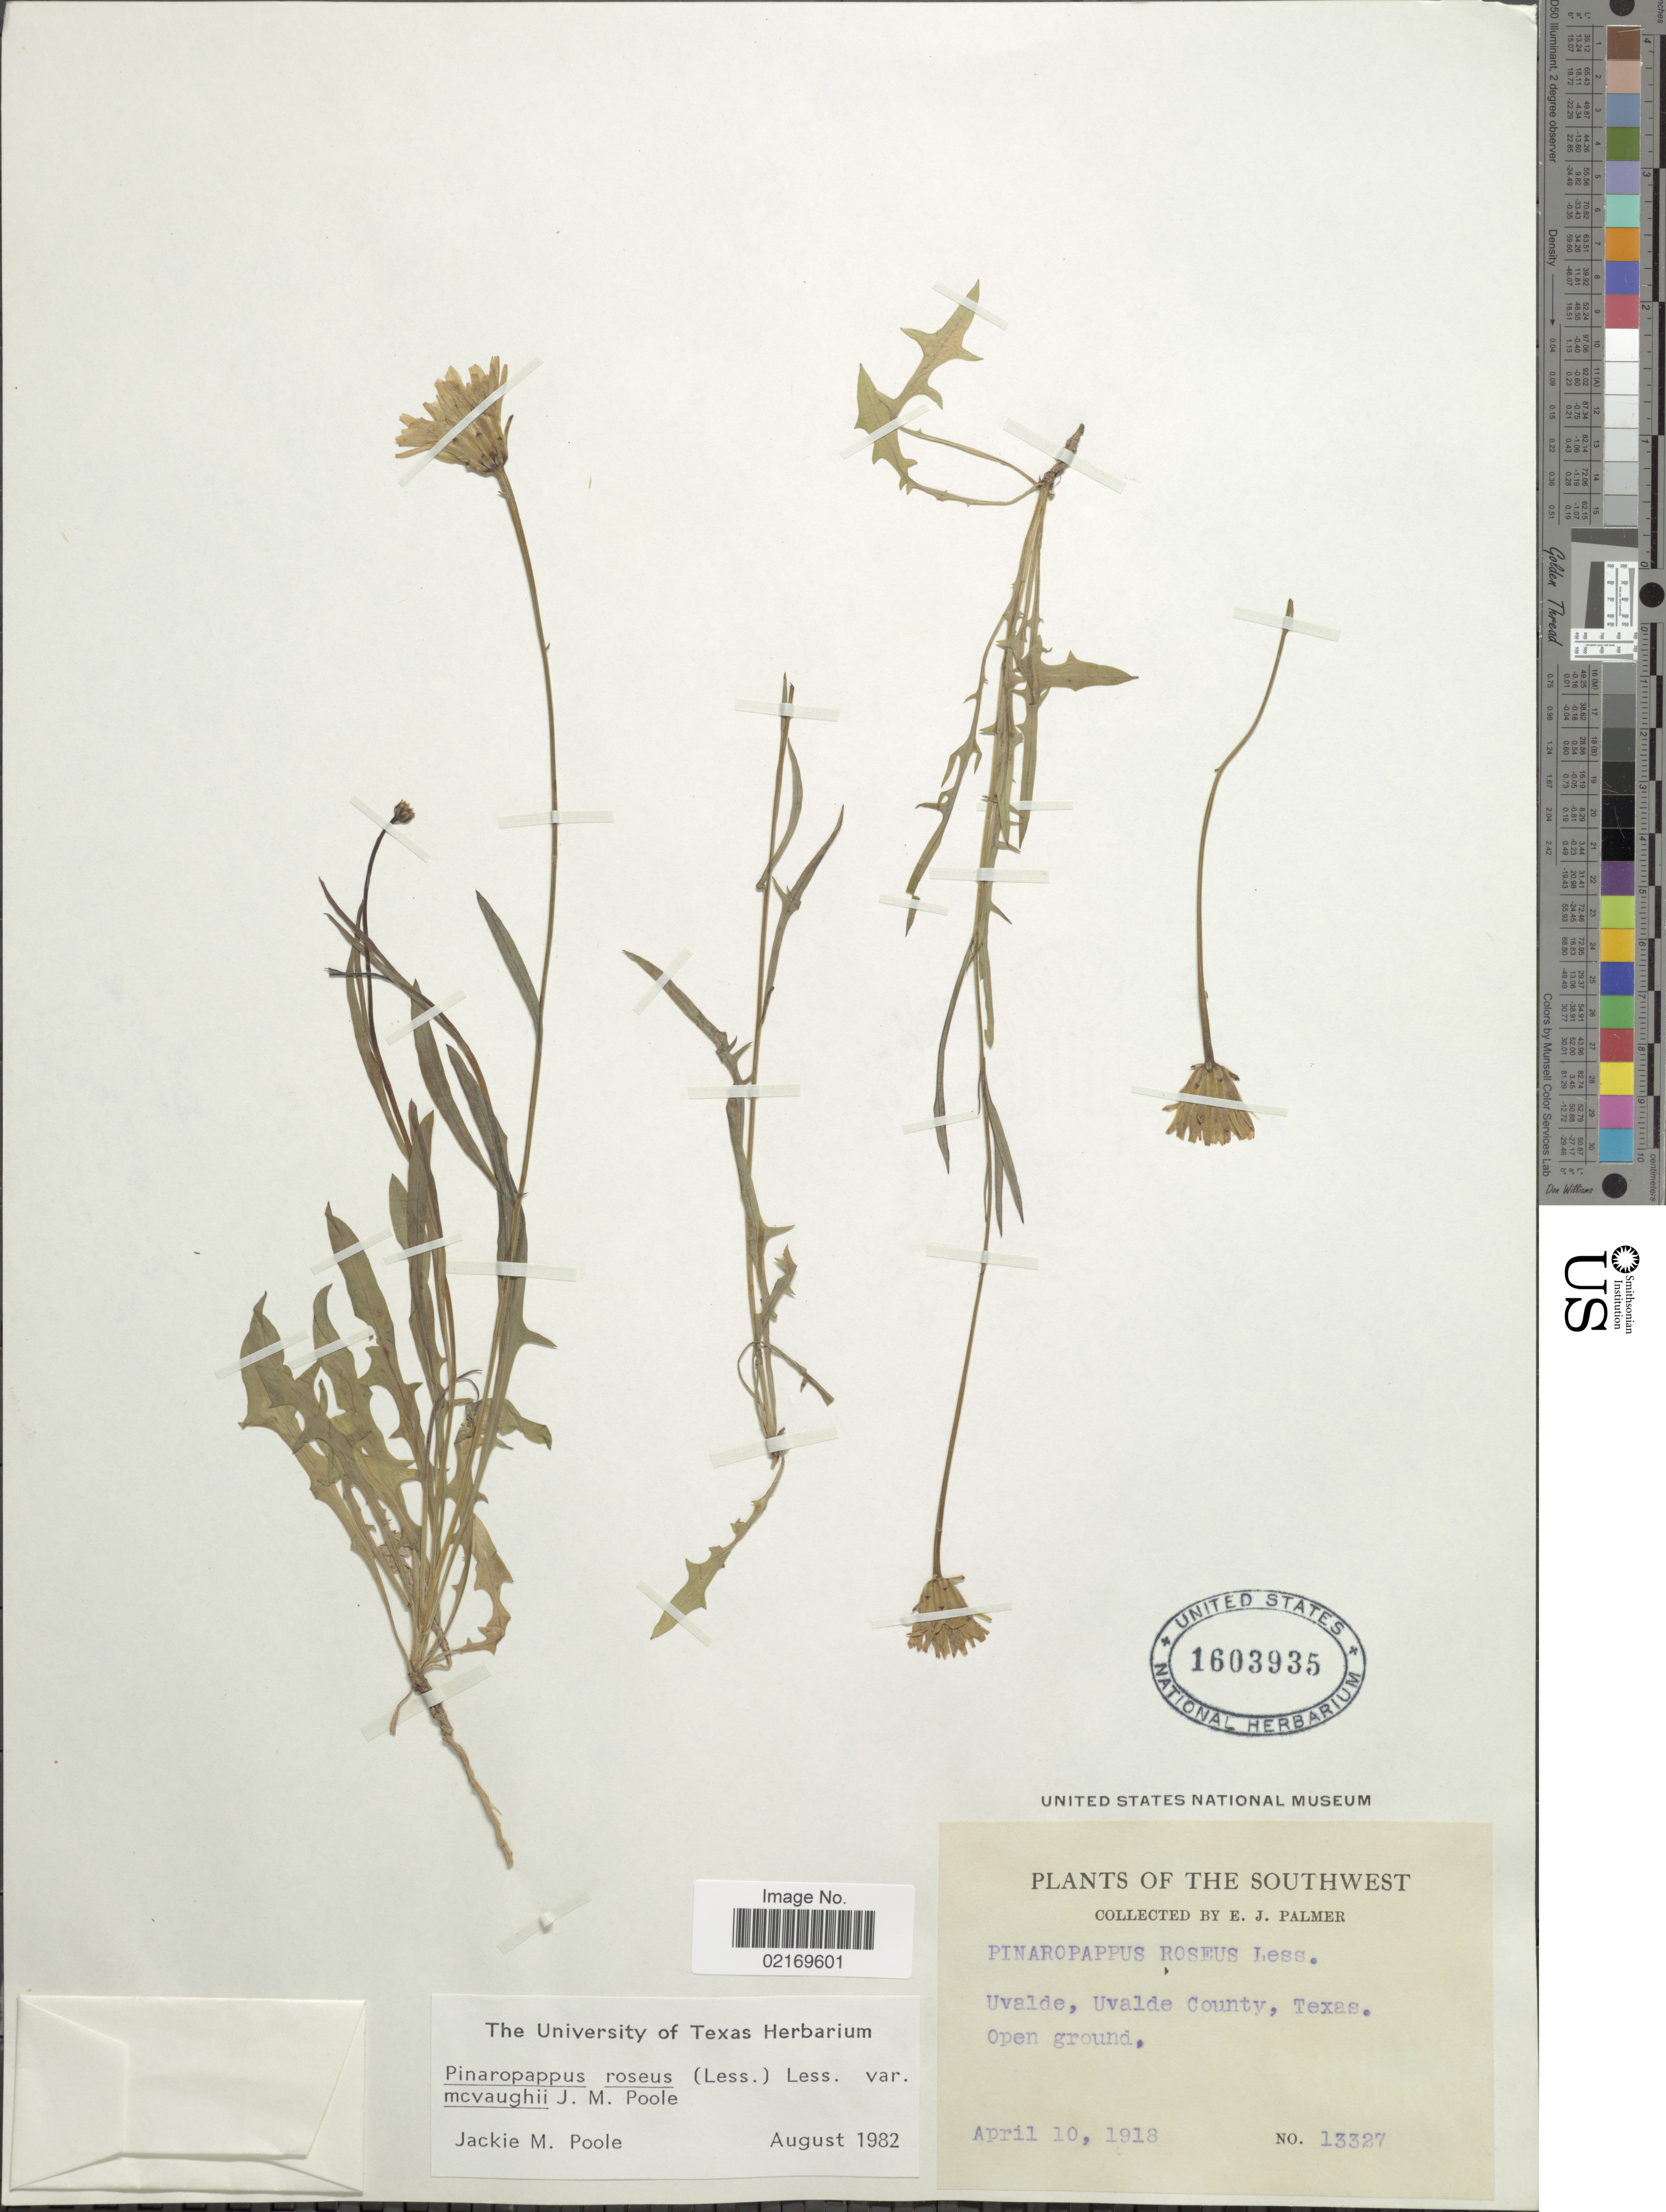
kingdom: Plantae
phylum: Tracheophyta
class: Magnoliopsida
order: Asterales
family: Asteraceae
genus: Pinaropappus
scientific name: Pinaropappus roseus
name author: Less.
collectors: E. J. Palmer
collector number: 13327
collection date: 1918-04-10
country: United States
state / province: Texas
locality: The Southwest, Uvalde, Uvalde County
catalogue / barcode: US 1603935